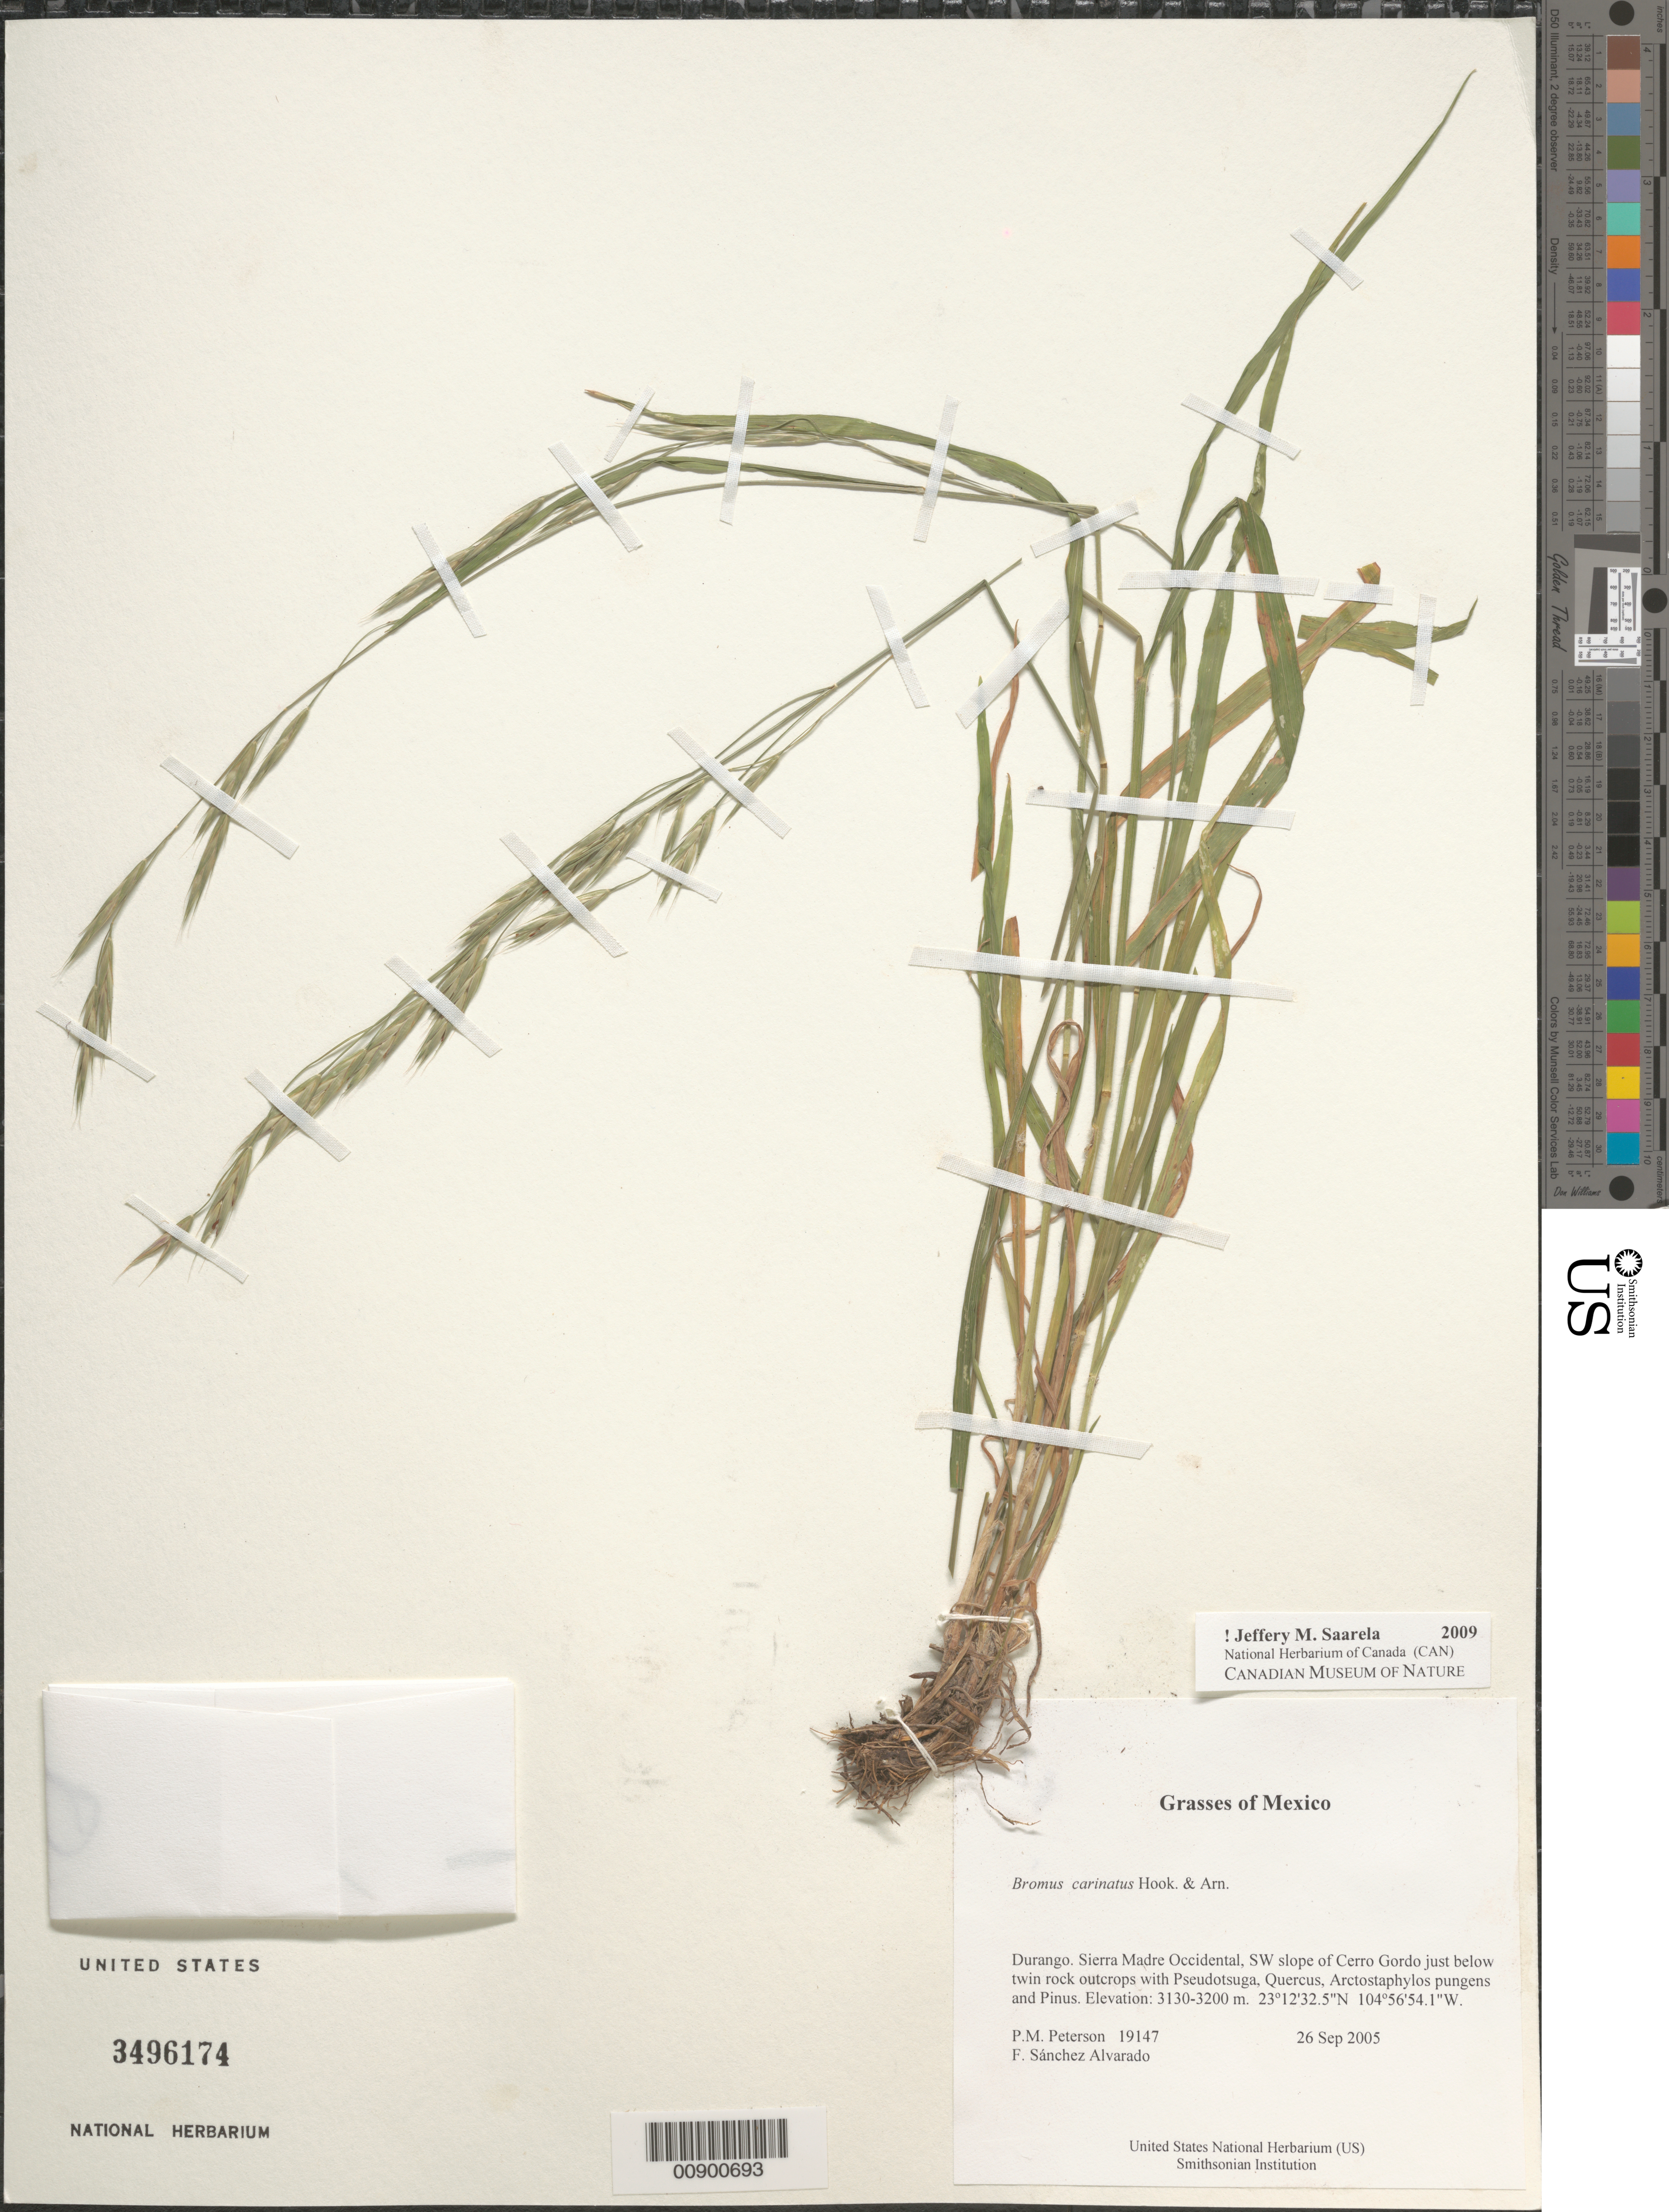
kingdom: Plantae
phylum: Tracheophyta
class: Liliopsida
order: Poales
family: Poaceae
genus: Bromus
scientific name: Bromus carinatus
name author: Hook. & Arn.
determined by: Saarela, J. M., (CAN), Canadian Museum of Nature (CANADA)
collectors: P. M. Peterson & F. Sánchez Alvarado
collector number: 19147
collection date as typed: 26 Sep 2005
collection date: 2005-09-26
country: Mexico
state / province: Durango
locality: Sierra Madre Occidental, SW slope of Cerro Gordo just below twin rock outcrops with Pseudotsuga, Quercus, Arctostaphylos pungens and Pinus.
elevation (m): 3130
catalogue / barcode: US 3496174